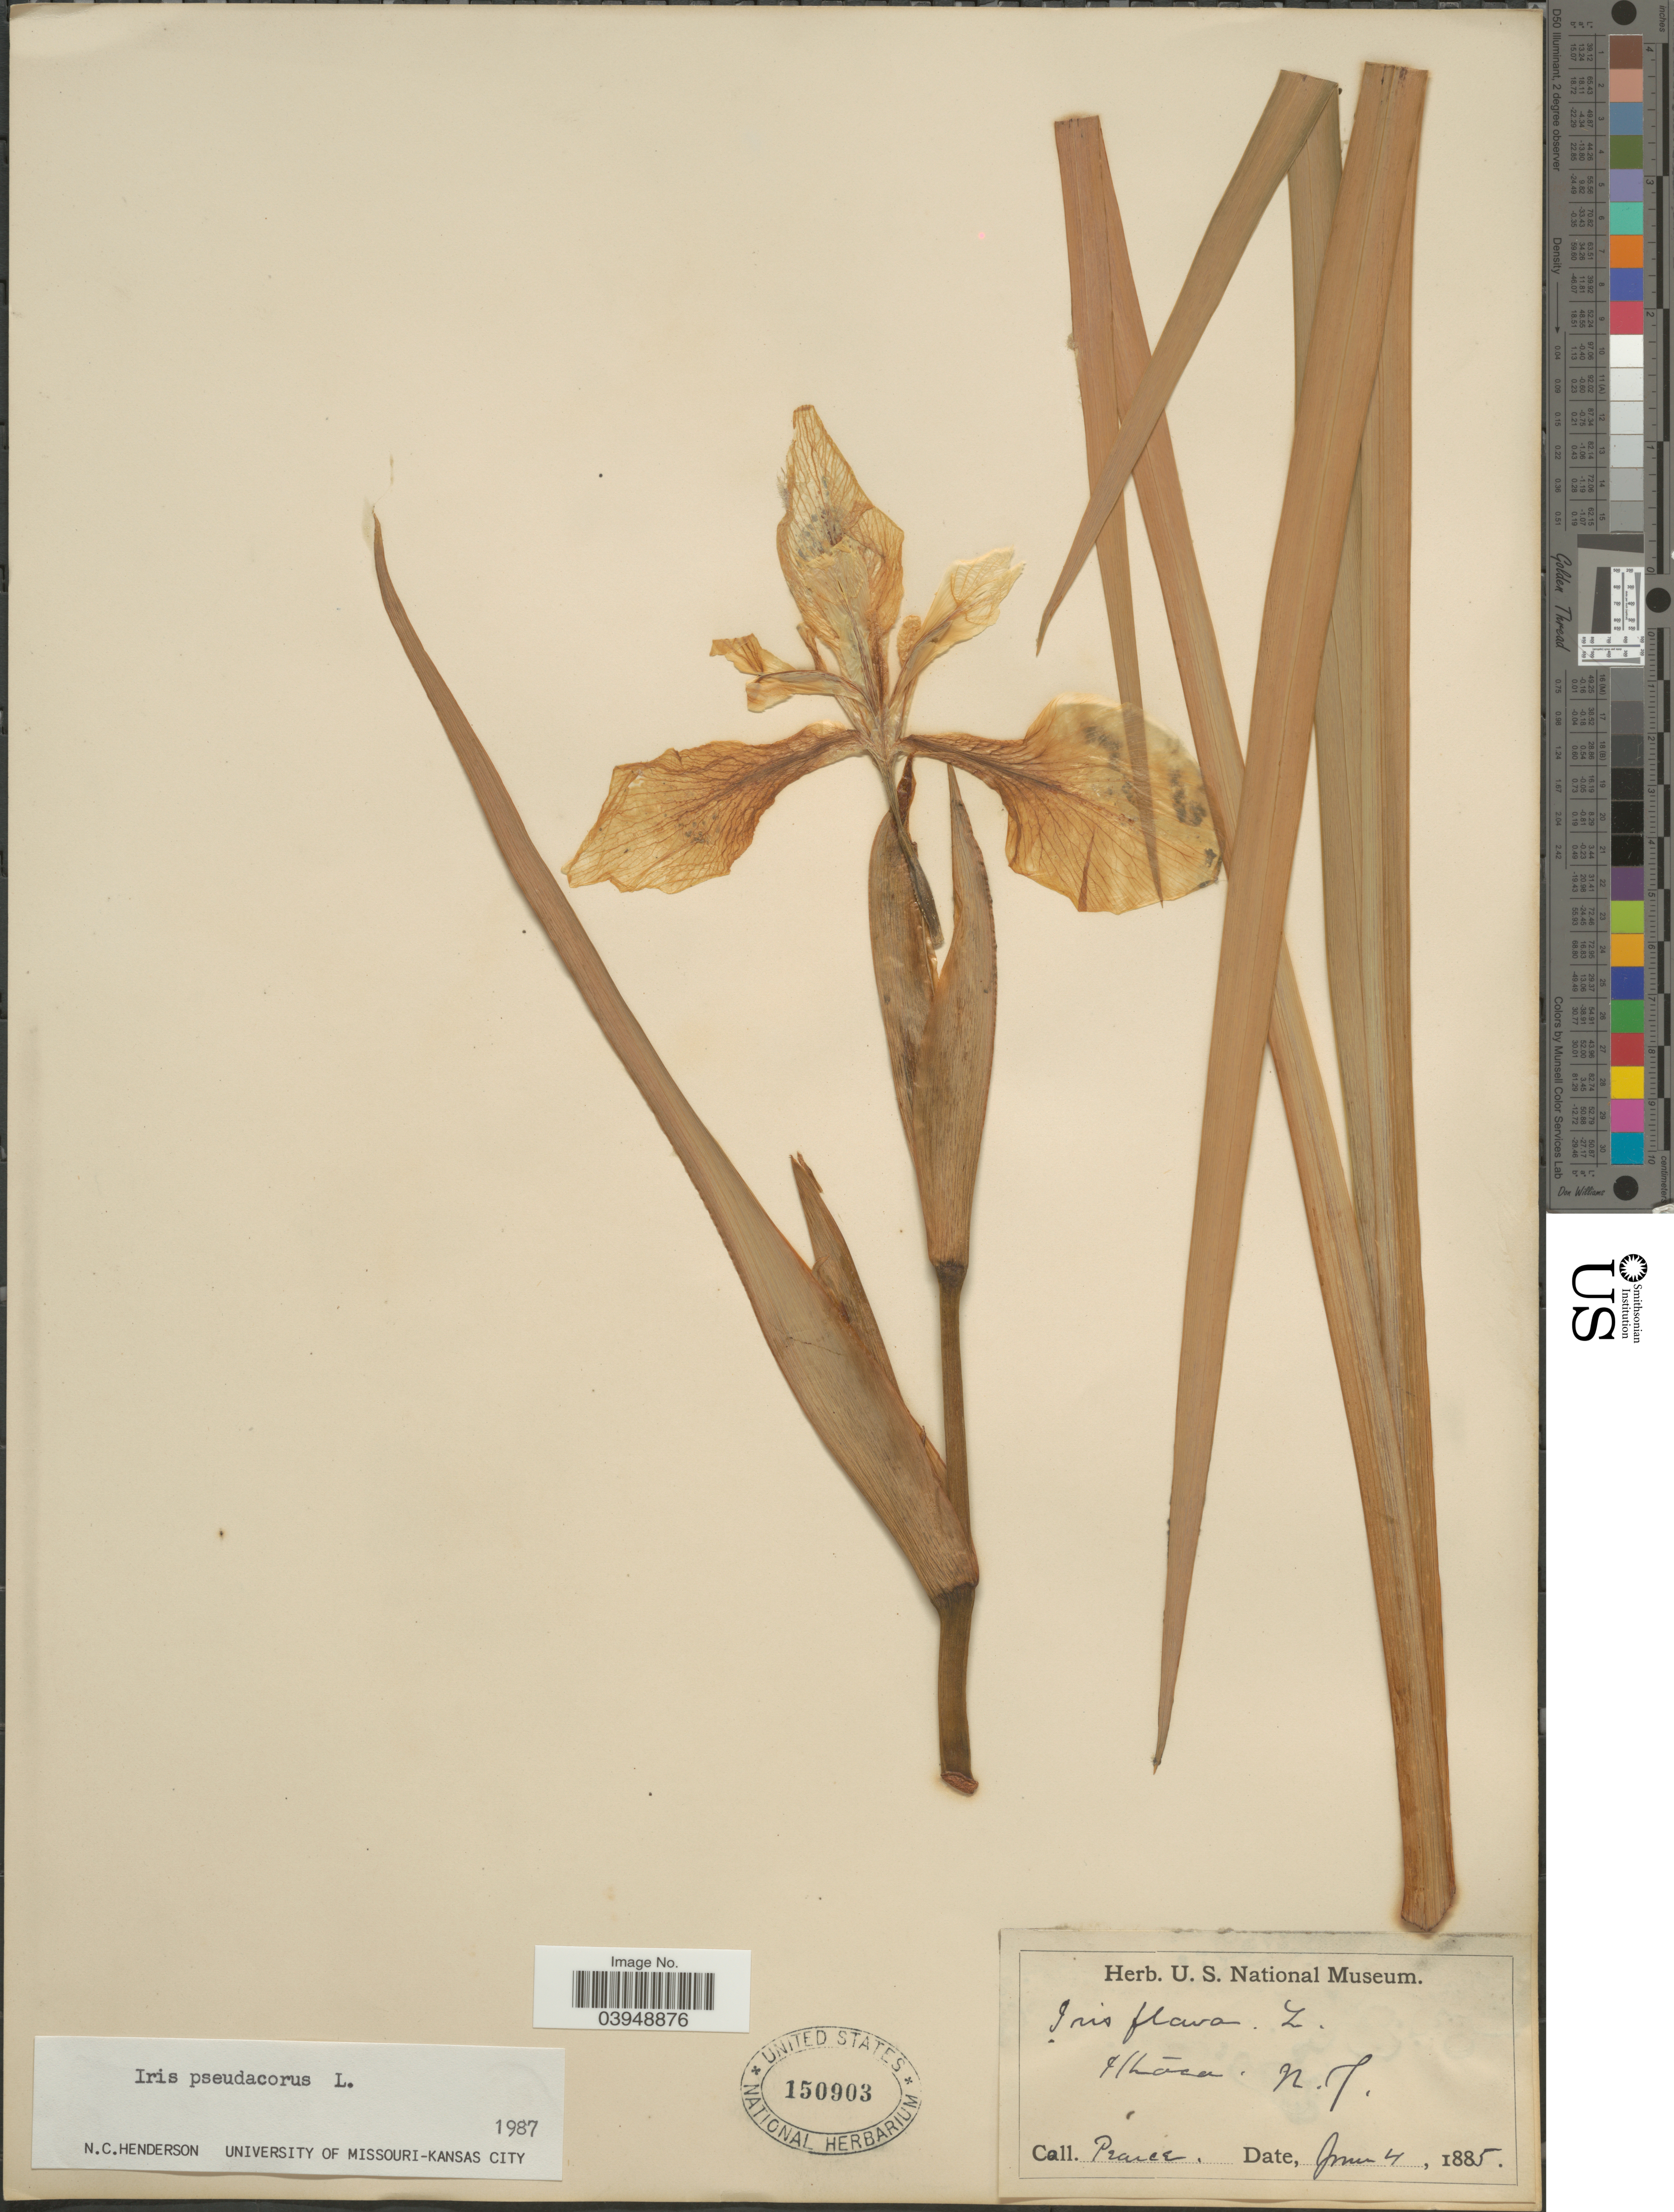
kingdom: Plantae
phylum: Tracheophyta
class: Liliopsida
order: Asparagales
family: Iridaceae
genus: Iris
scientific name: Iris pseudacorus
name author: L.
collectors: -. Pearce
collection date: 1885-06-04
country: United States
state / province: New York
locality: Ithaca.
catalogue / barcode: US 150903